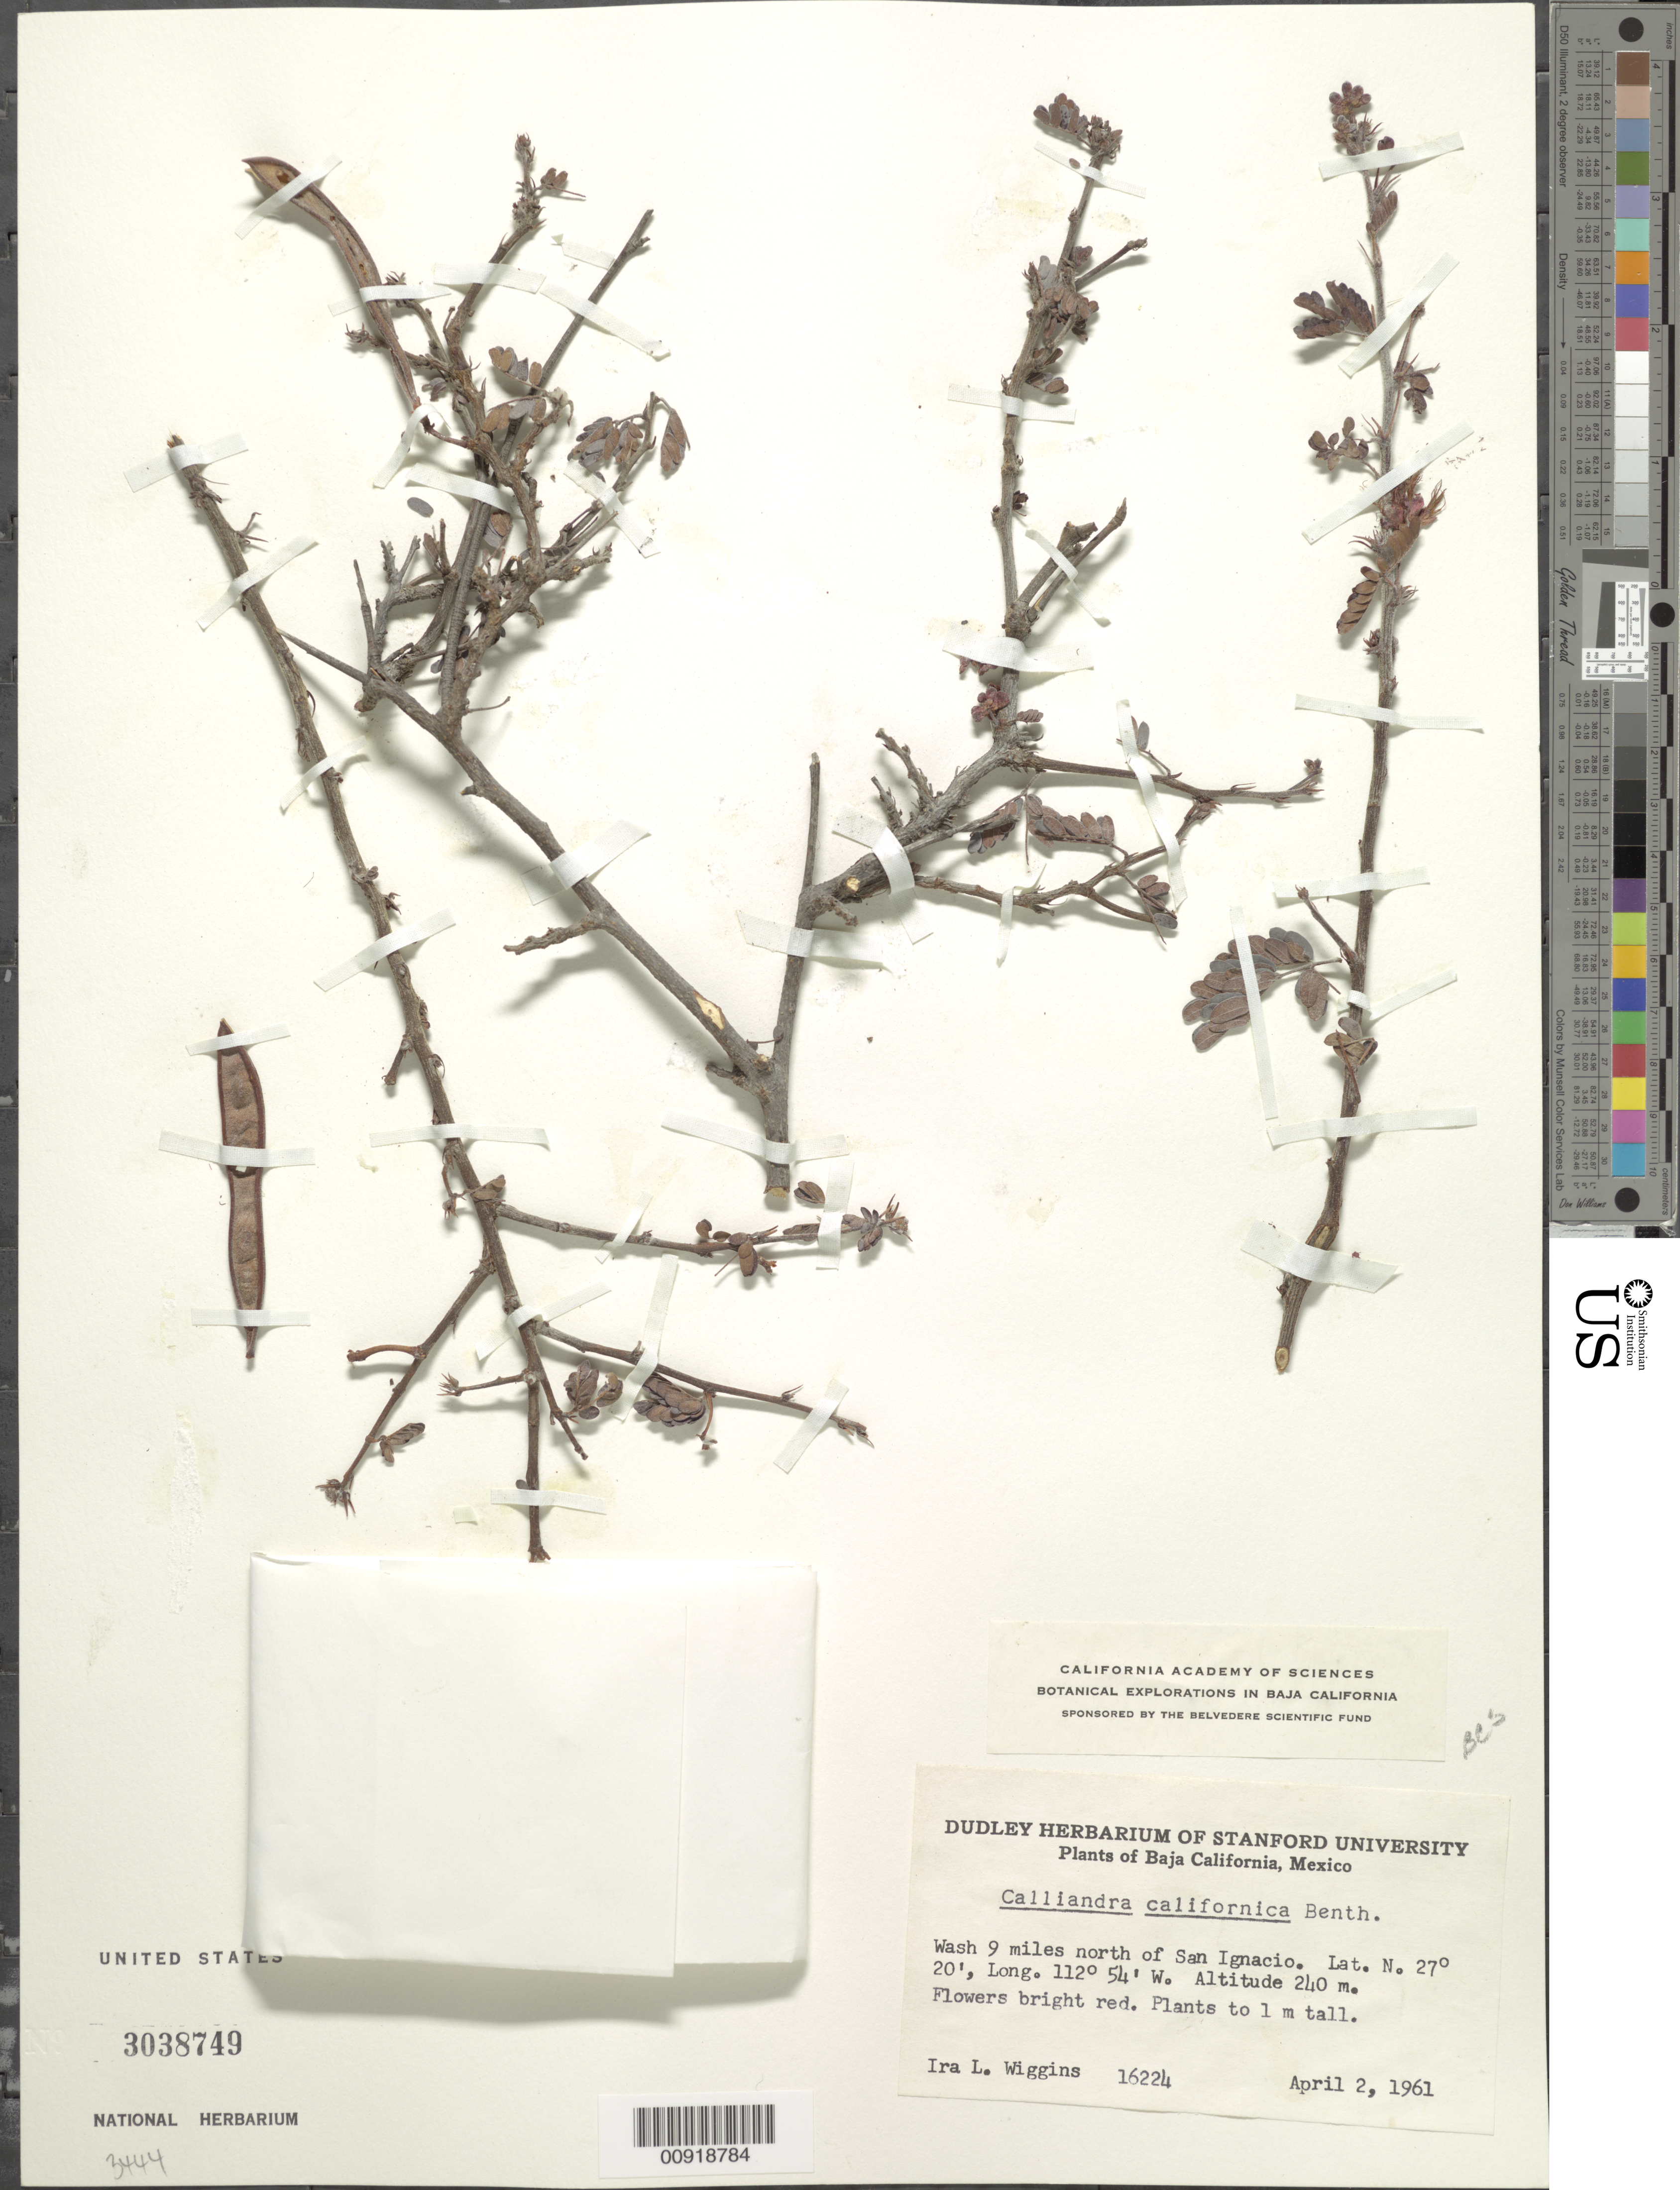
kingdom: Plantae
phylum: Tracheophyta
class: Magnoliopsida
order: Fabales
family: Fabaceae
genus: Calliandra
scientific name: Calliandra californica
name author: Benth.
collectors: I. L. Wiggins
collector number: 16224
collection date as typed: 02 Apr 1961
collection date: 1961-04-02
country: Mexico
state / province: Baja California Sur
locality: Wash 9 miles north of San Ignacio.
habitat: Wash.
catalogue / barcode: US 3038749